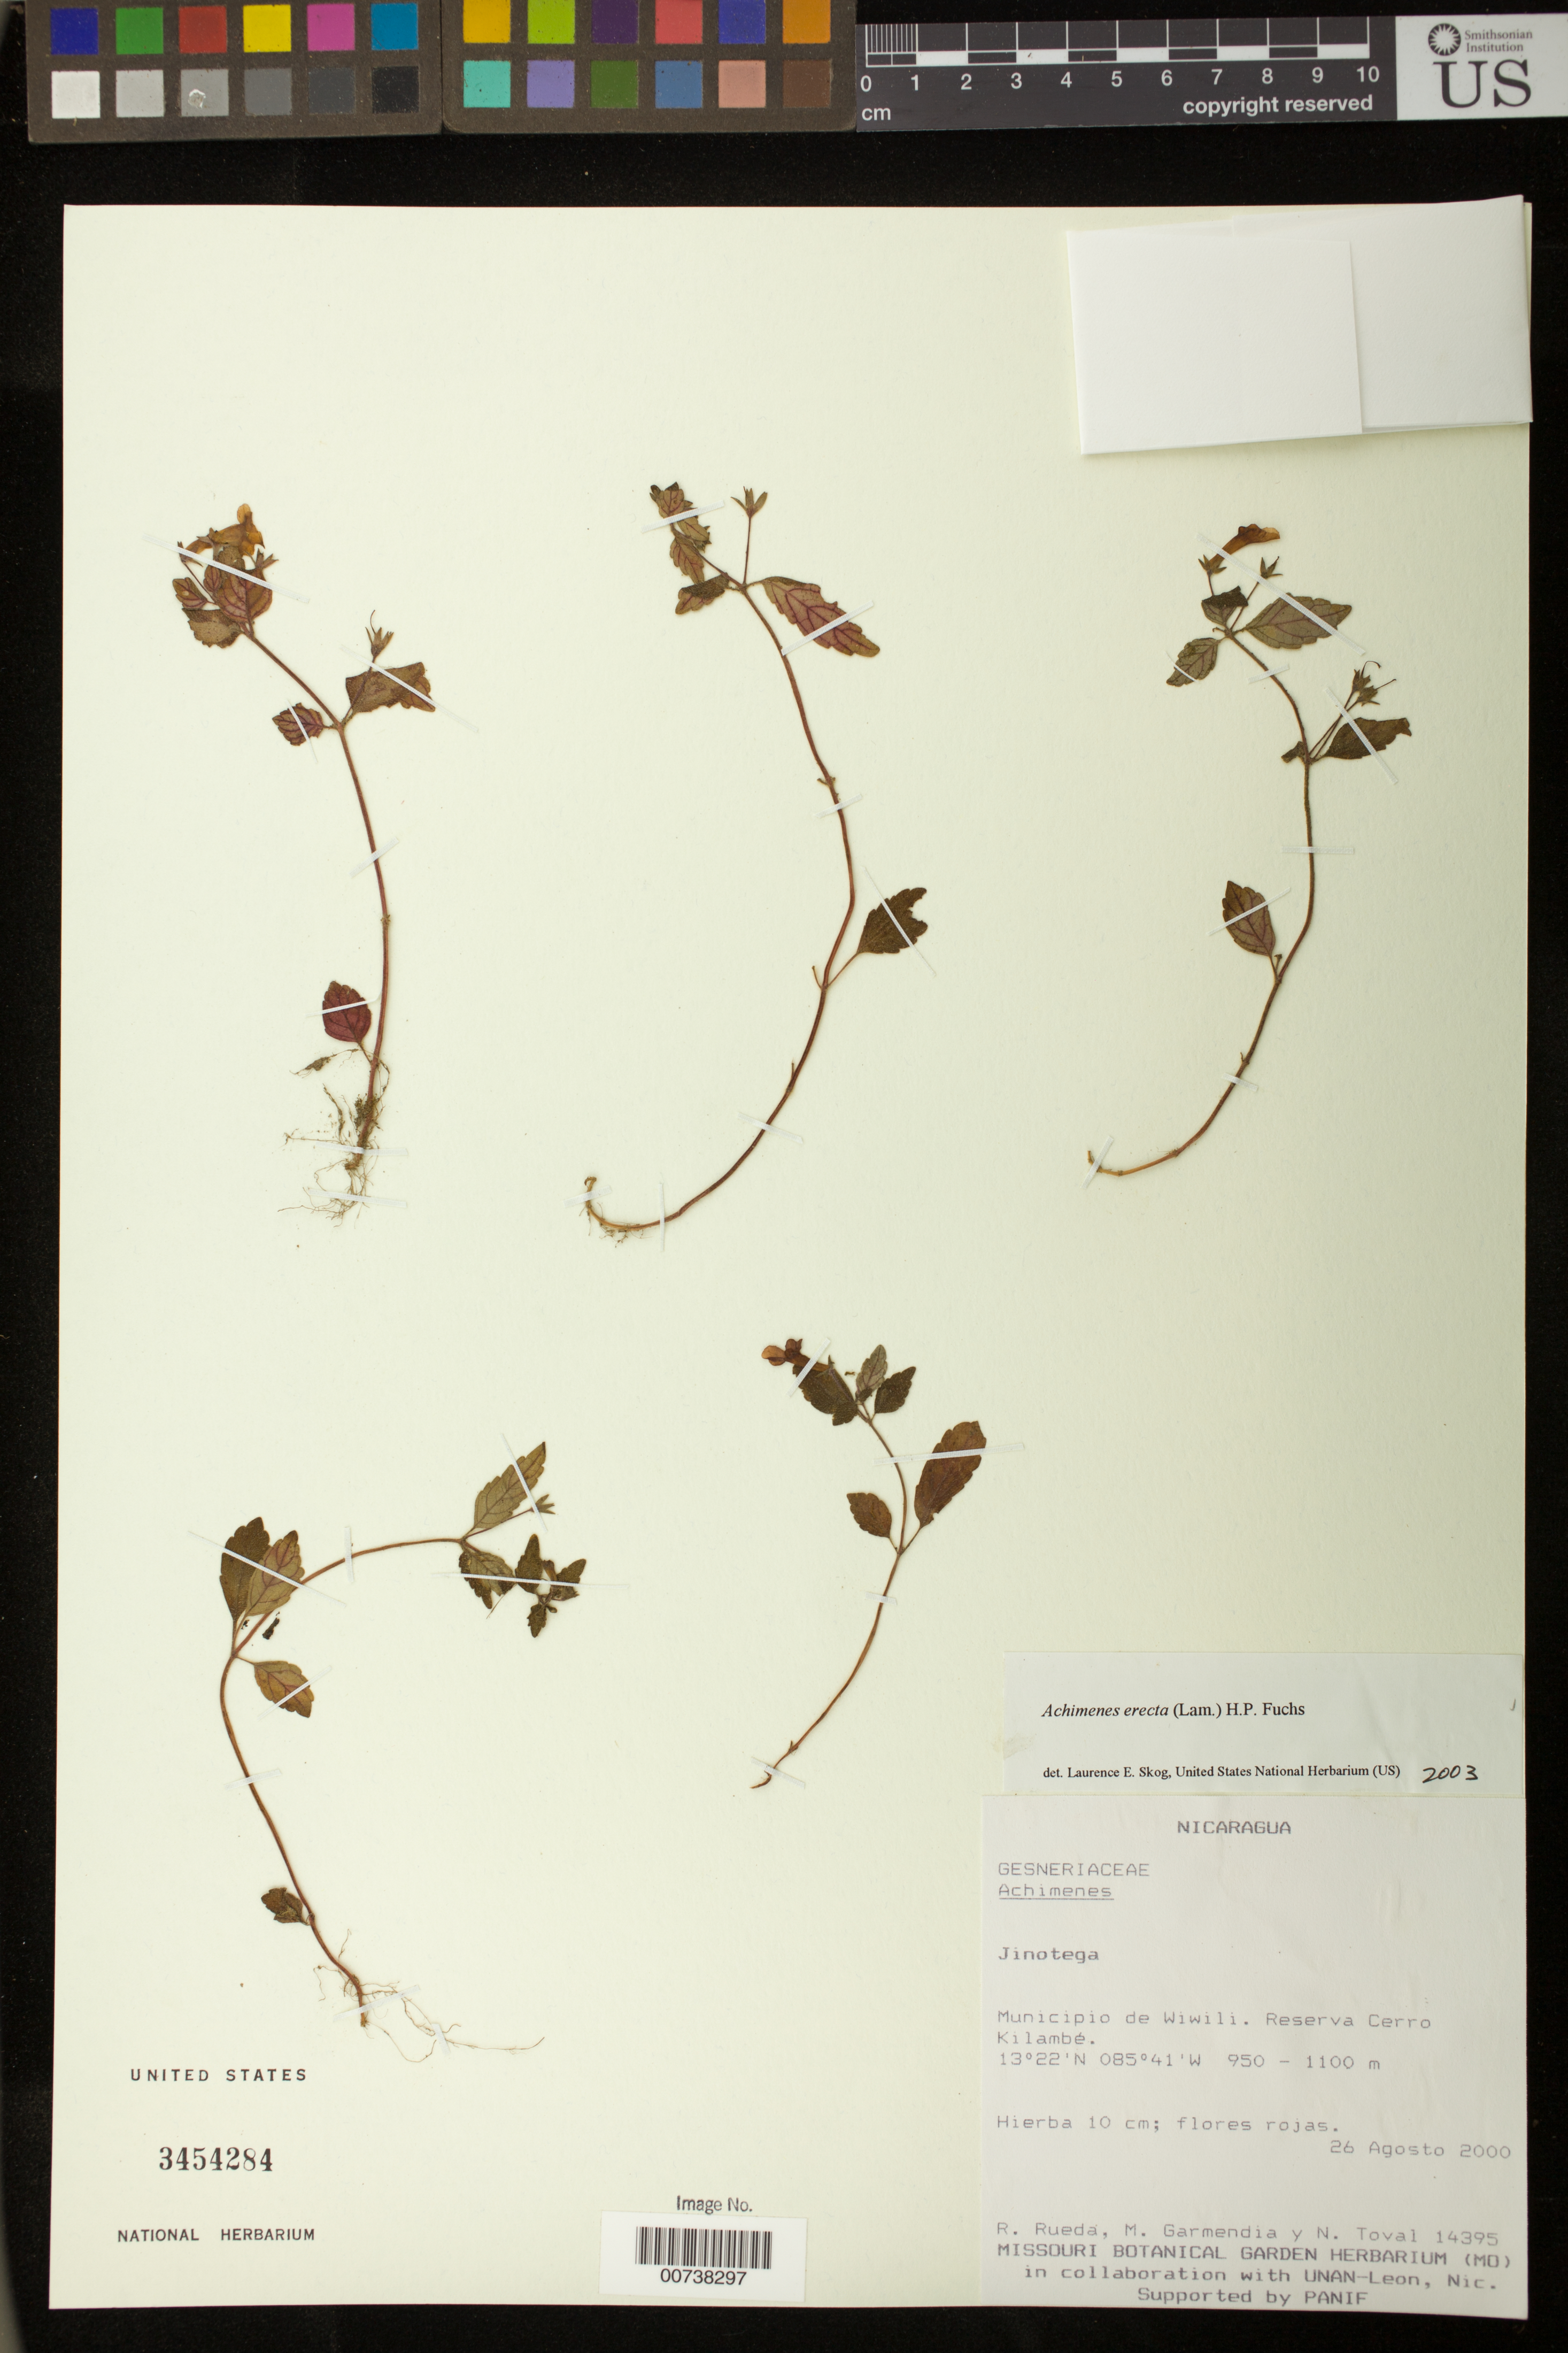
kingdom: Plantae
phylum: Tracheophyta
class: Magnoliopsida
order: Lamiales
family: Gesneriaceae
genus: Achimenes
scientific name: Achimenes erecta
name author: (Lam.) H.P. Fuchs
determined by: Skog, Laurence E.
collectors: R. Rueda, M. Garmendia & N. Toval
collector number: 14395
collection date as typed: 26 Aug 2000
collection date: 2000-08-26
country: Nicaragua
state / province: Jinotega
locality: Mpio. de Wiwili, Reserva Cerro Kilambé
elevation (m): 950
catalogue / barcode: US 3454284